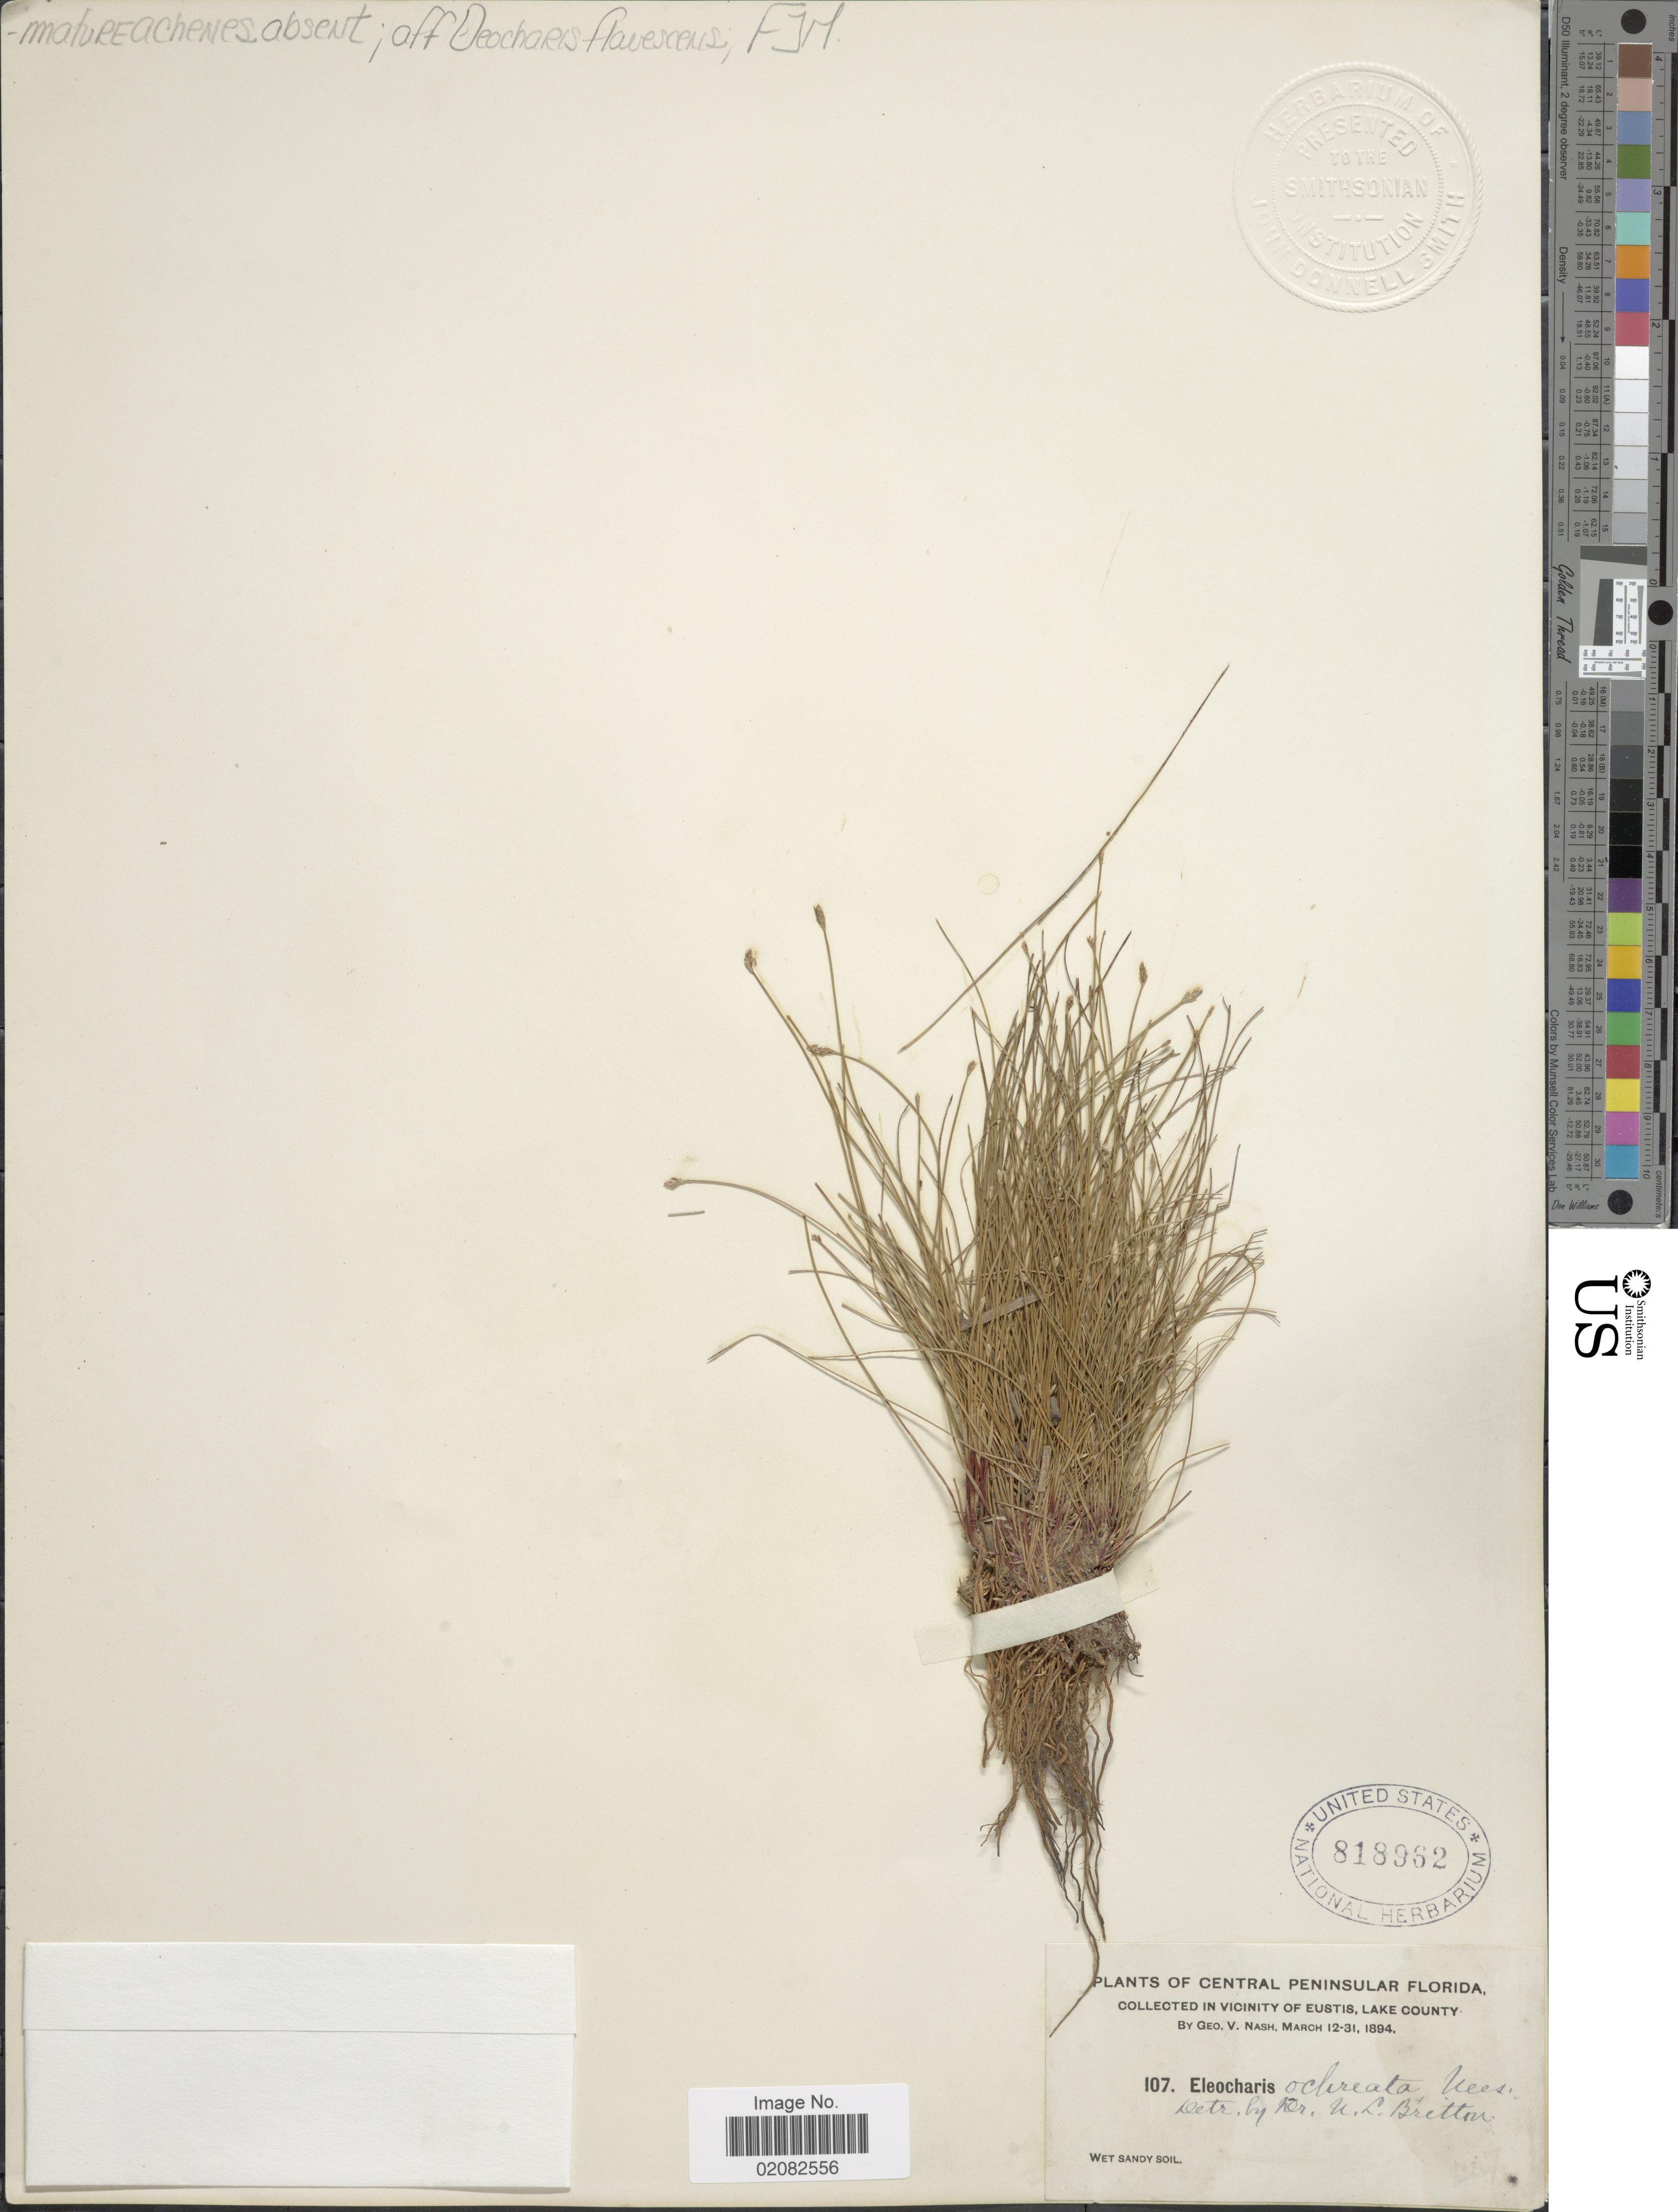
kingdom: Plantae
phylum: Tracheophyta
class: Liliopsida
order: Poales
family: Cyperaceae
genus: Eleocharis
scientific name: Eleocharis flavescens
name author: (Poir.) Urb.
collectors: G. V. Nash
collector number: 107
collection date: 1894-03-12/1894-03-31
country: United States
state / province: Florida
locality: Central Peninsular Florida, Vicinity of Eustis, Lake County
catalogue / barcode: US 818962